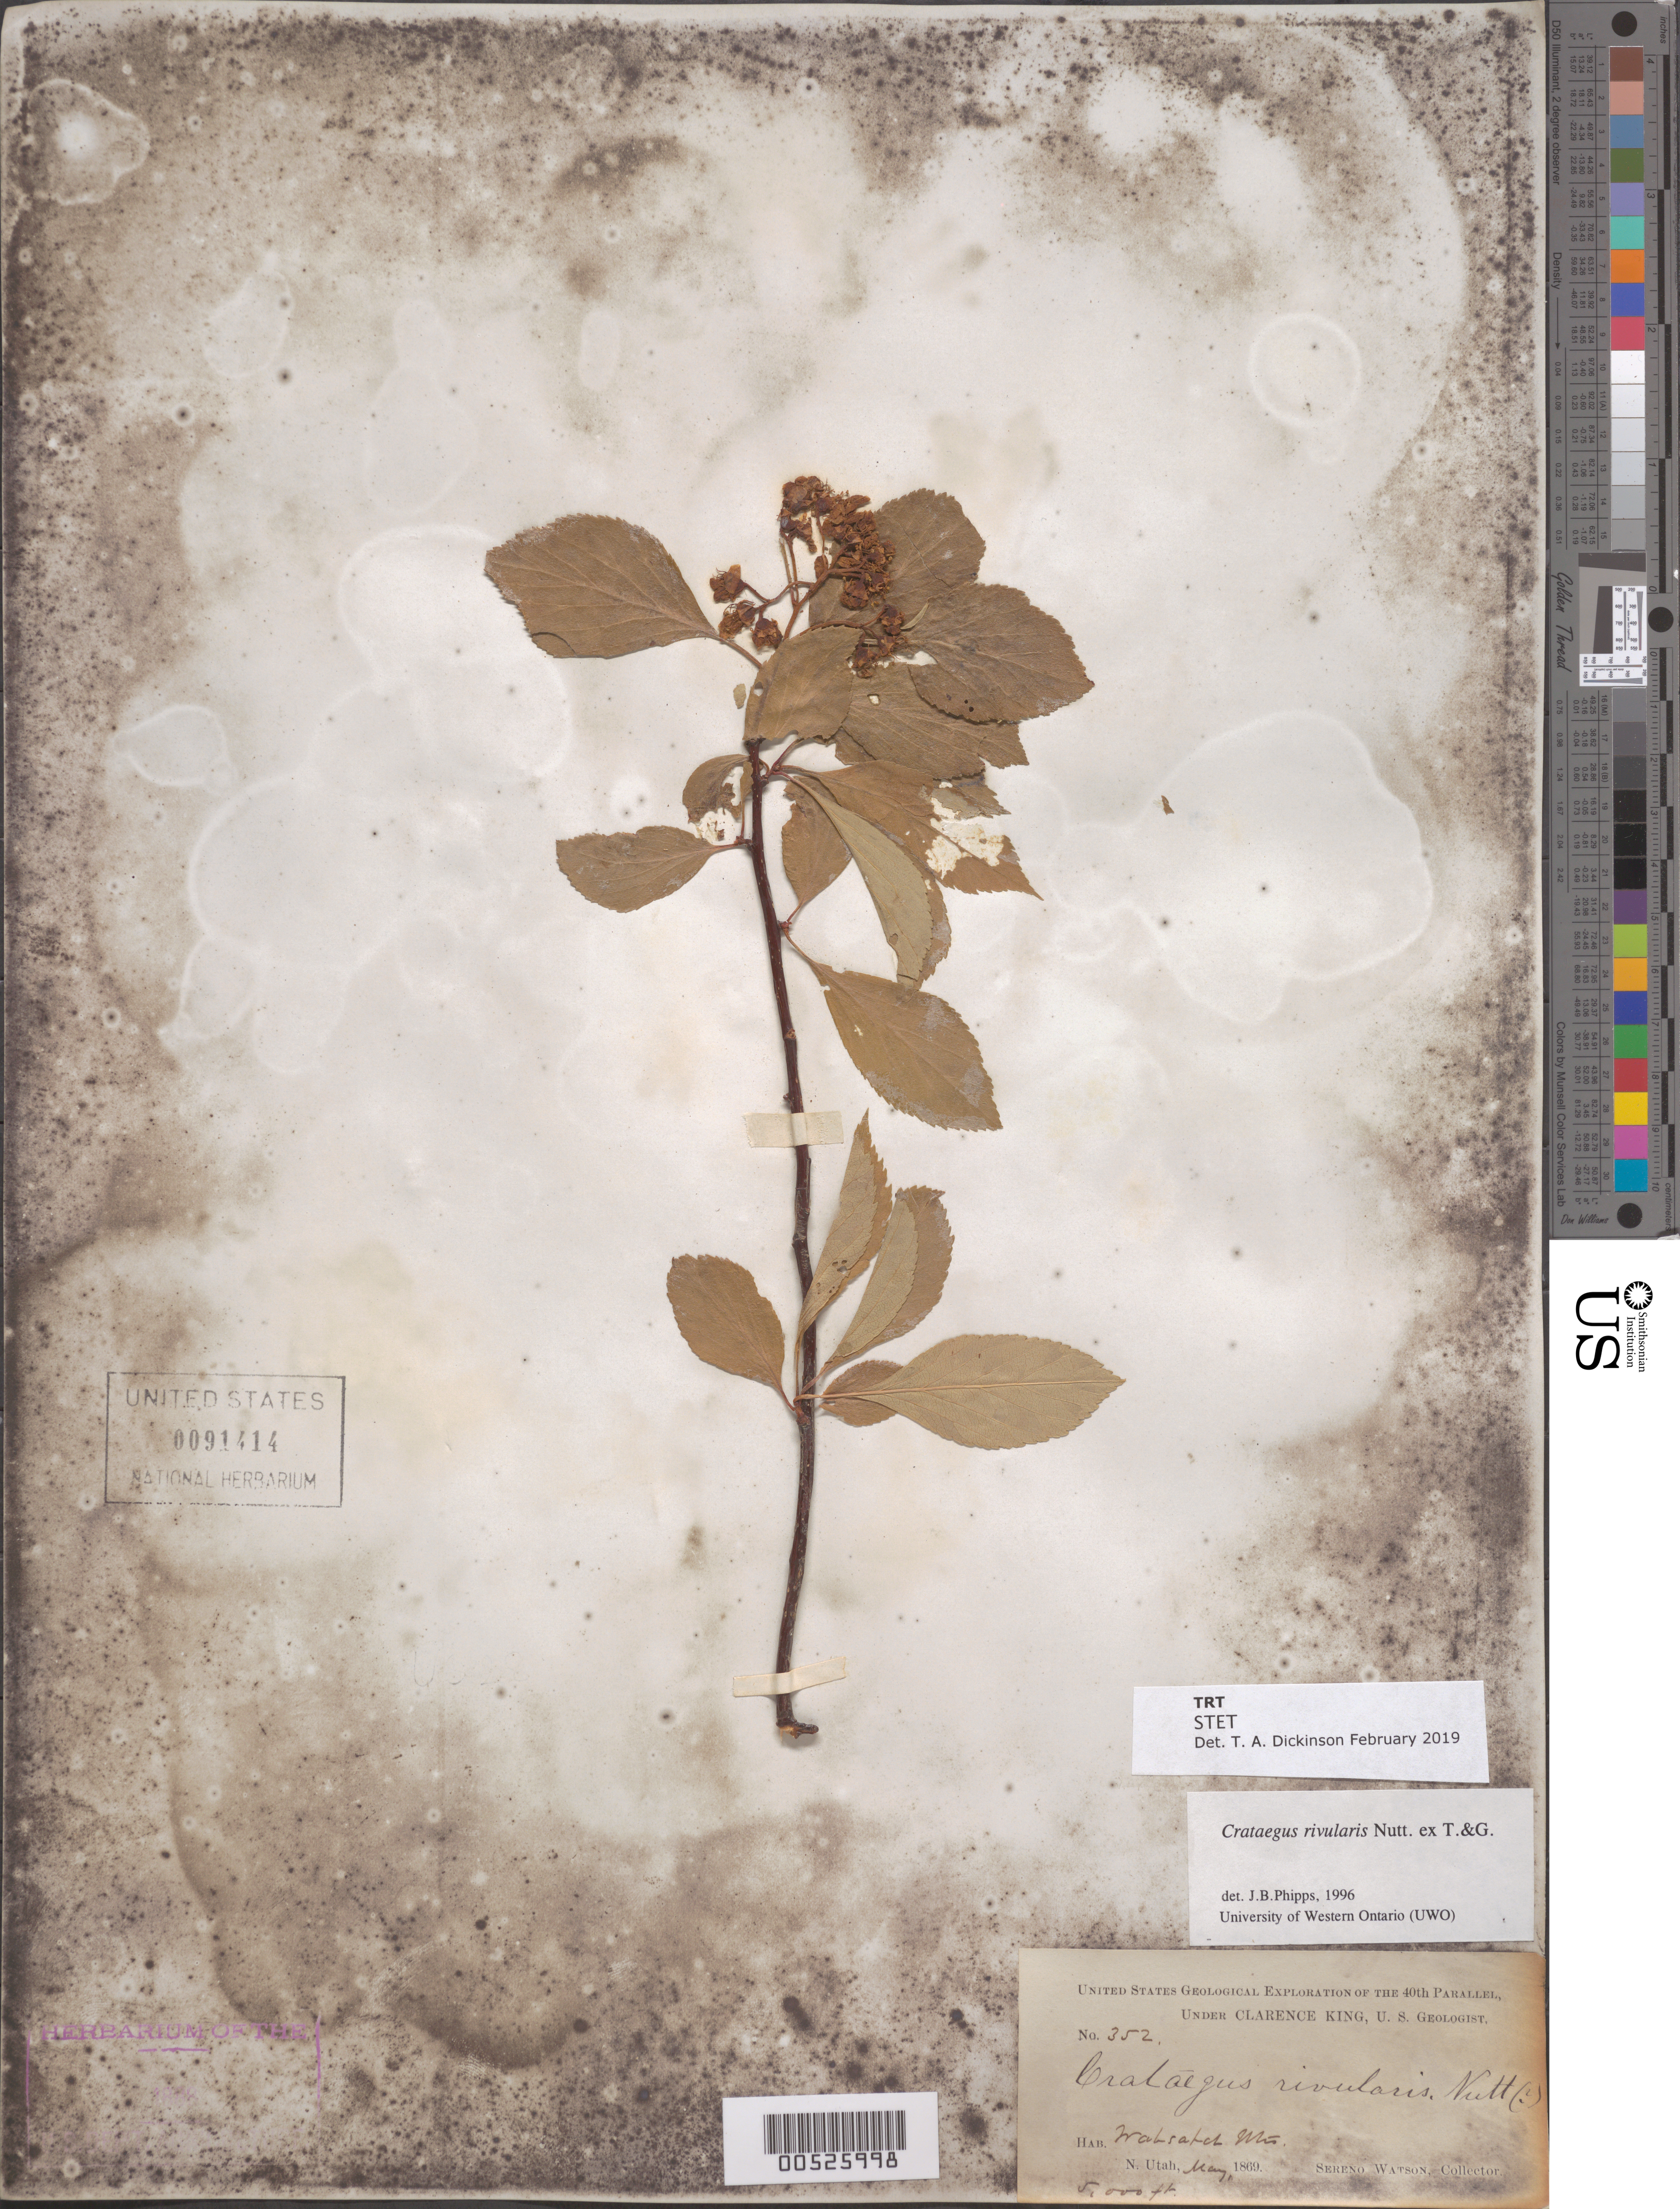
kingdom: Plantae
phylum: Tracheophyta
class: Magnoliopsida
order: Rosales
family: Rosaceae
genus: Crataegus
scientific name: Crataegus rivularis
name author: Nutt.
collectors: S. Watson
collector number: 352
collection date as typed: May 1869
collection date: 1869-05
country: United States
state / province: Utah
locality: Wasatch Mtns, N Utah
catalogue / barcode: US 91414